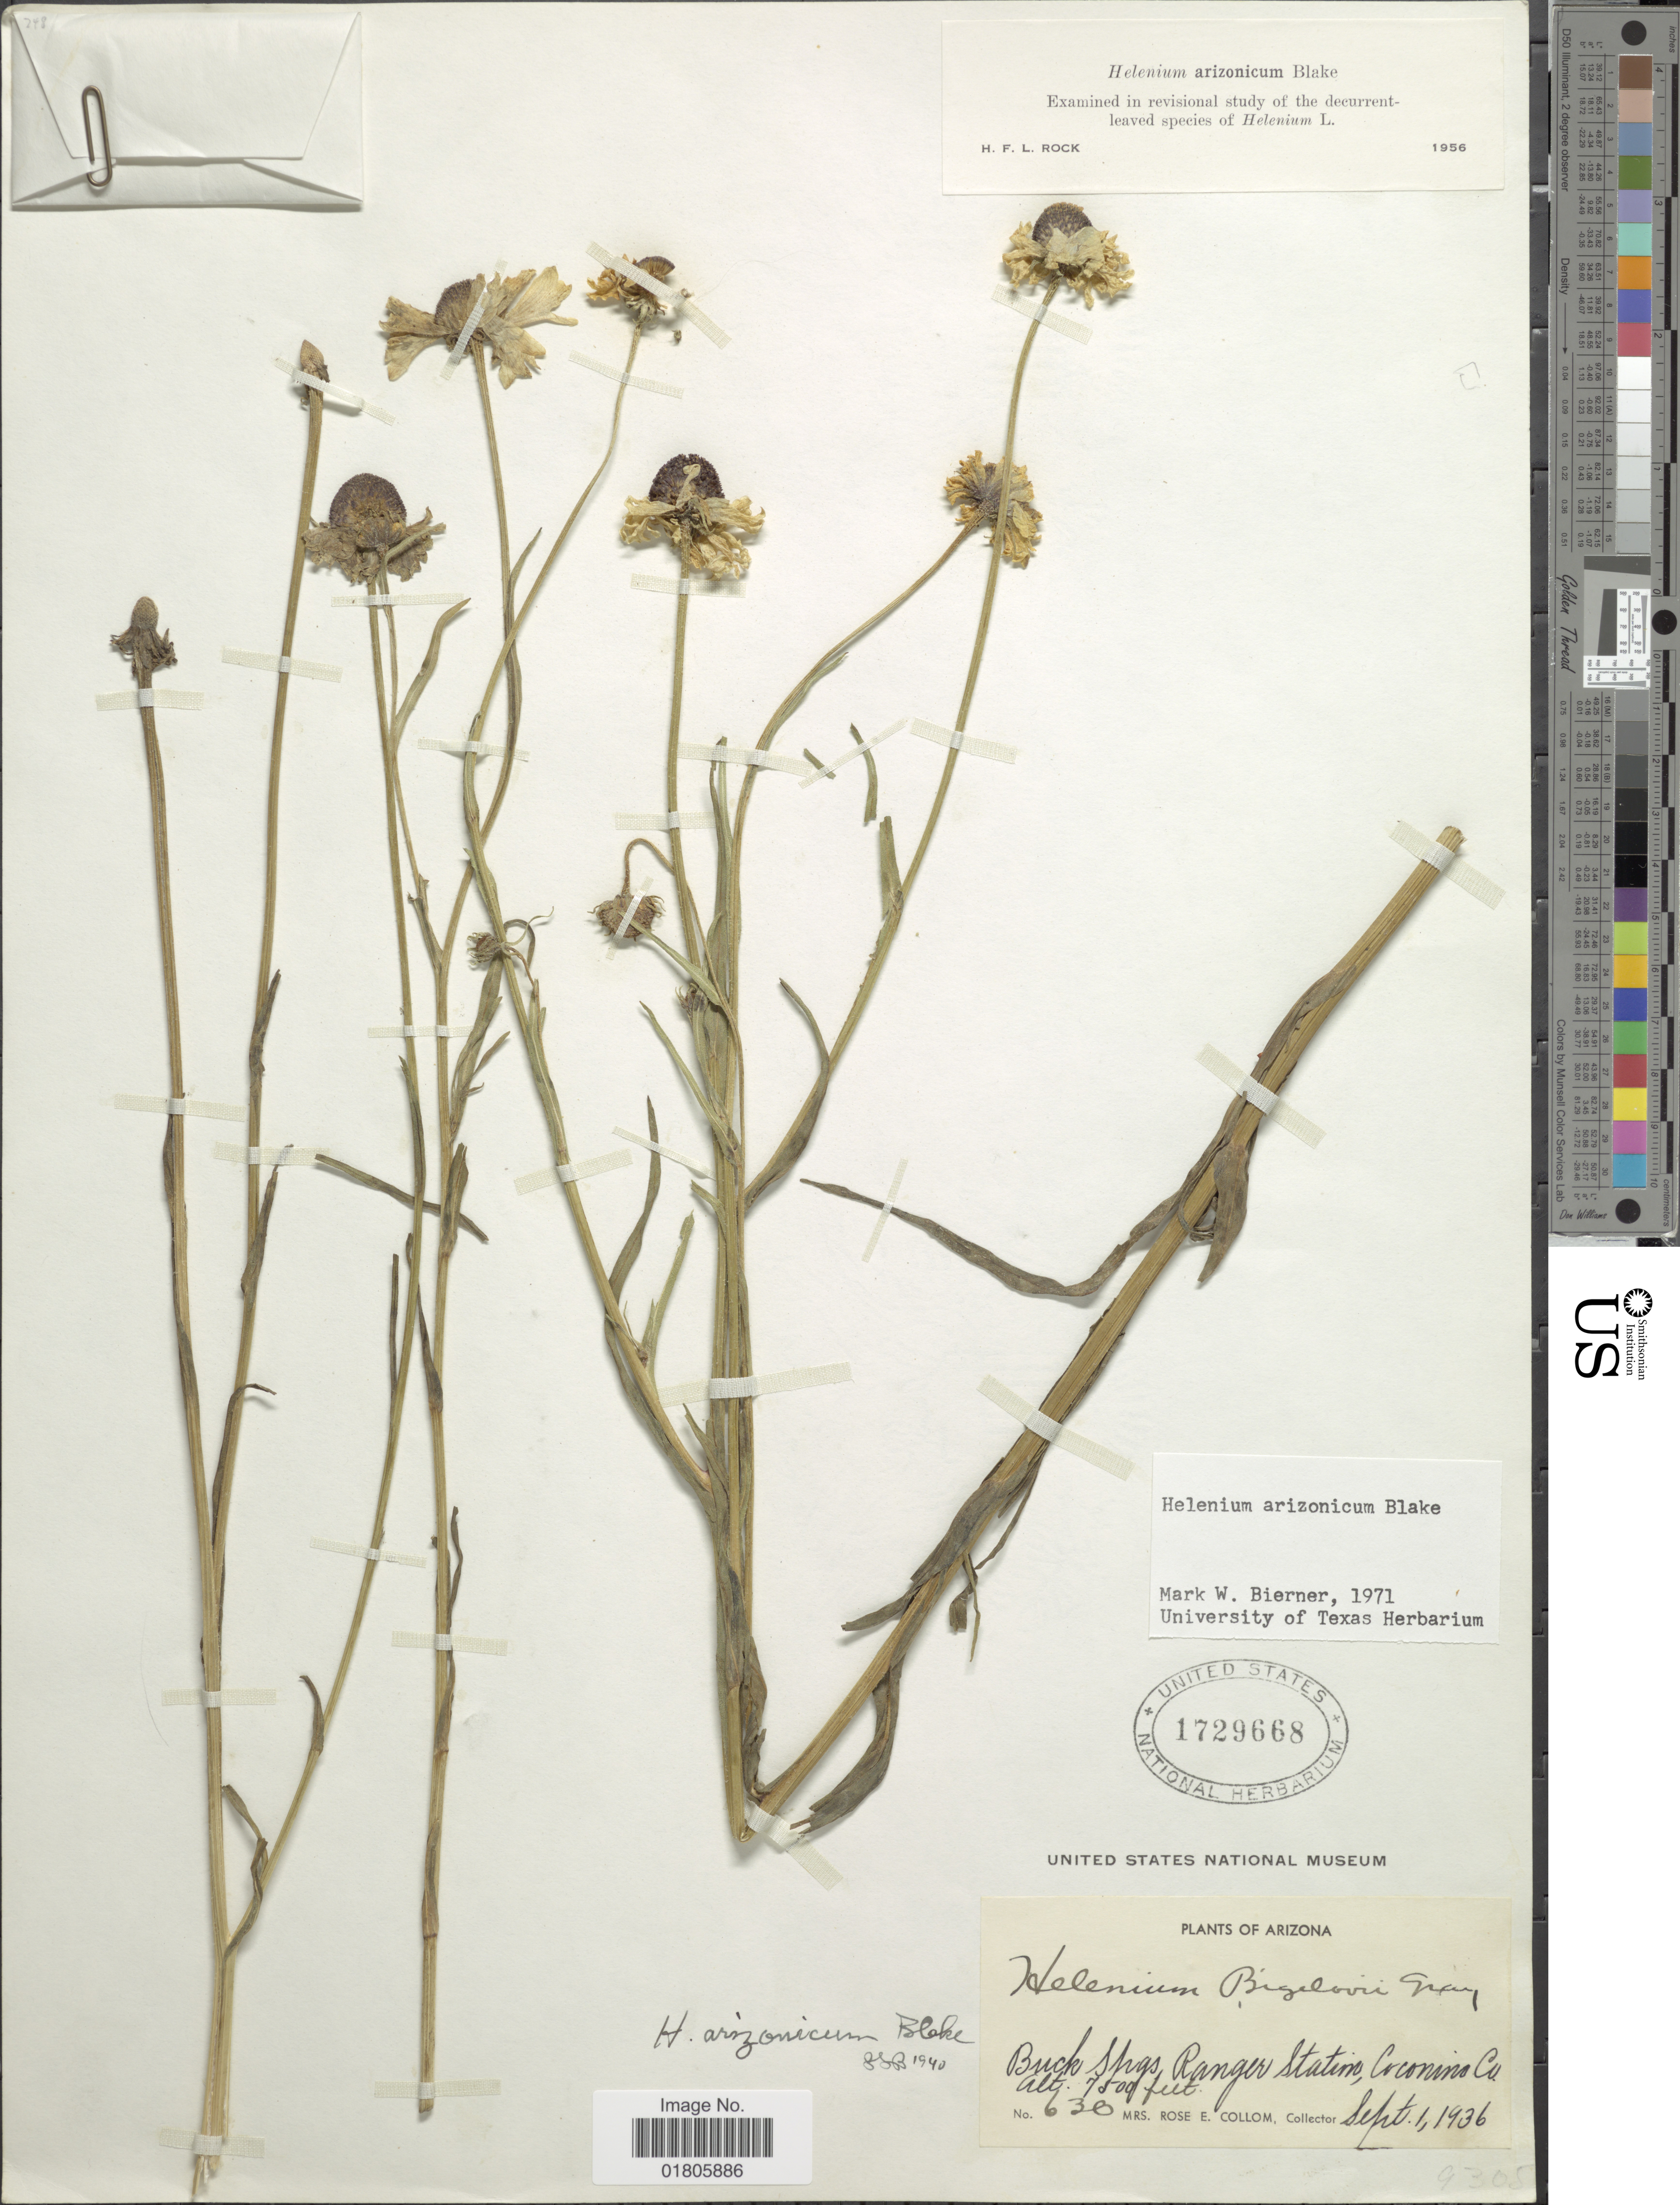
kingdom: Plantae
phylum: Tracheophyta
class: Magnoliopsida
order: Asterales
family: Asteraceae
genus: Helenium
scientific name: Helenium arizonicum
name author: S.F. Blake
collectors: R. E. Collom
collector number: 630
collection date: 1936-09-01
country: United States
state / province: Arizona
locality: Buck Spgs Ranger Station, Cococina Co.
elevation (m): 2286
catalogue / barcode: US 1729668